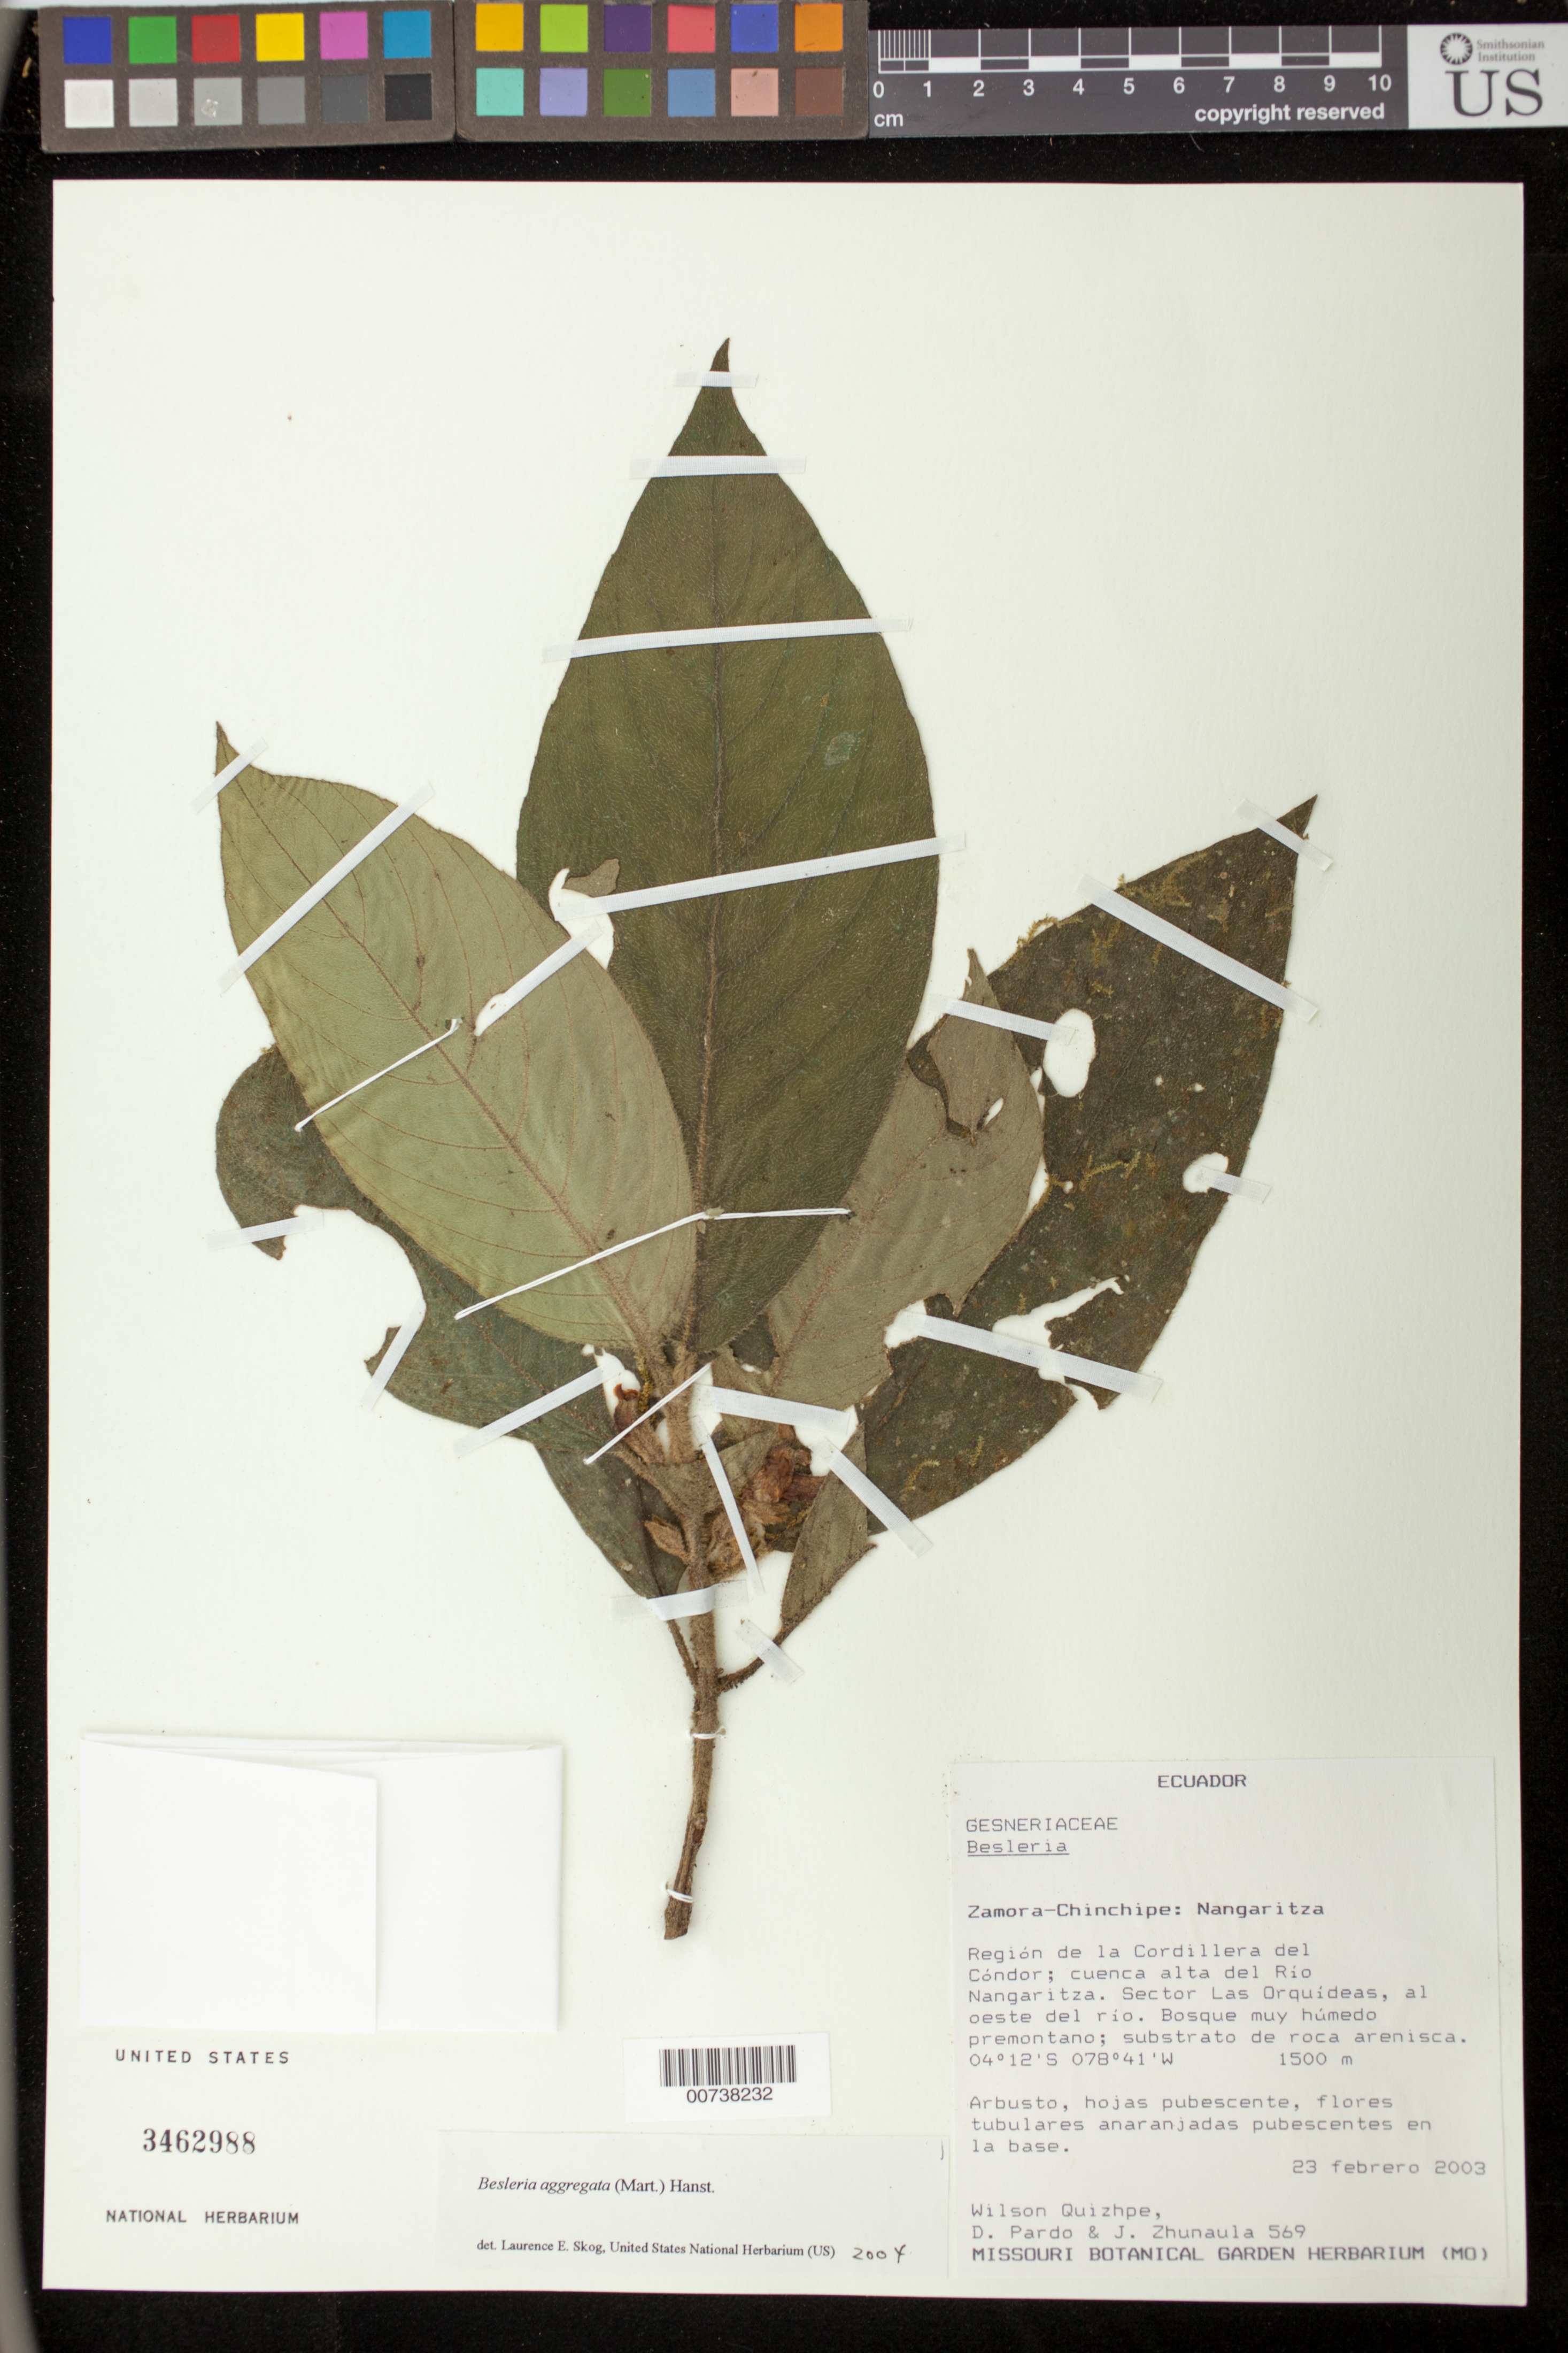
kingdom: Plantae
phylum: Tracheophyta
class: Magnoliopsida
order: Lamiales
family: Gesneriaceae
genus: Besleria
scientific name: Besleria aggregata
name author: (Mart.) Hanst.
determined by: Skog, Laurence E.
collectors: W. Quizhpe, D. Pardo & J. Zhunaula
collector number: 569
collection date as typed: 23 Feb 2003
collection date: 2003-02-23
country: Ecuador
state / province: Zamora-Chinchipe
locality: Nangaritza. Región de la Cordillera del Cóndor; cuenca alta del Río Nangaritza. Sector Las Orquídeas, al oeste del rí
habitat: Bosque muy húmedo premontano; substrato de roca arenisca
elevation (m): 1500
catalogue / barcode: US 3462988